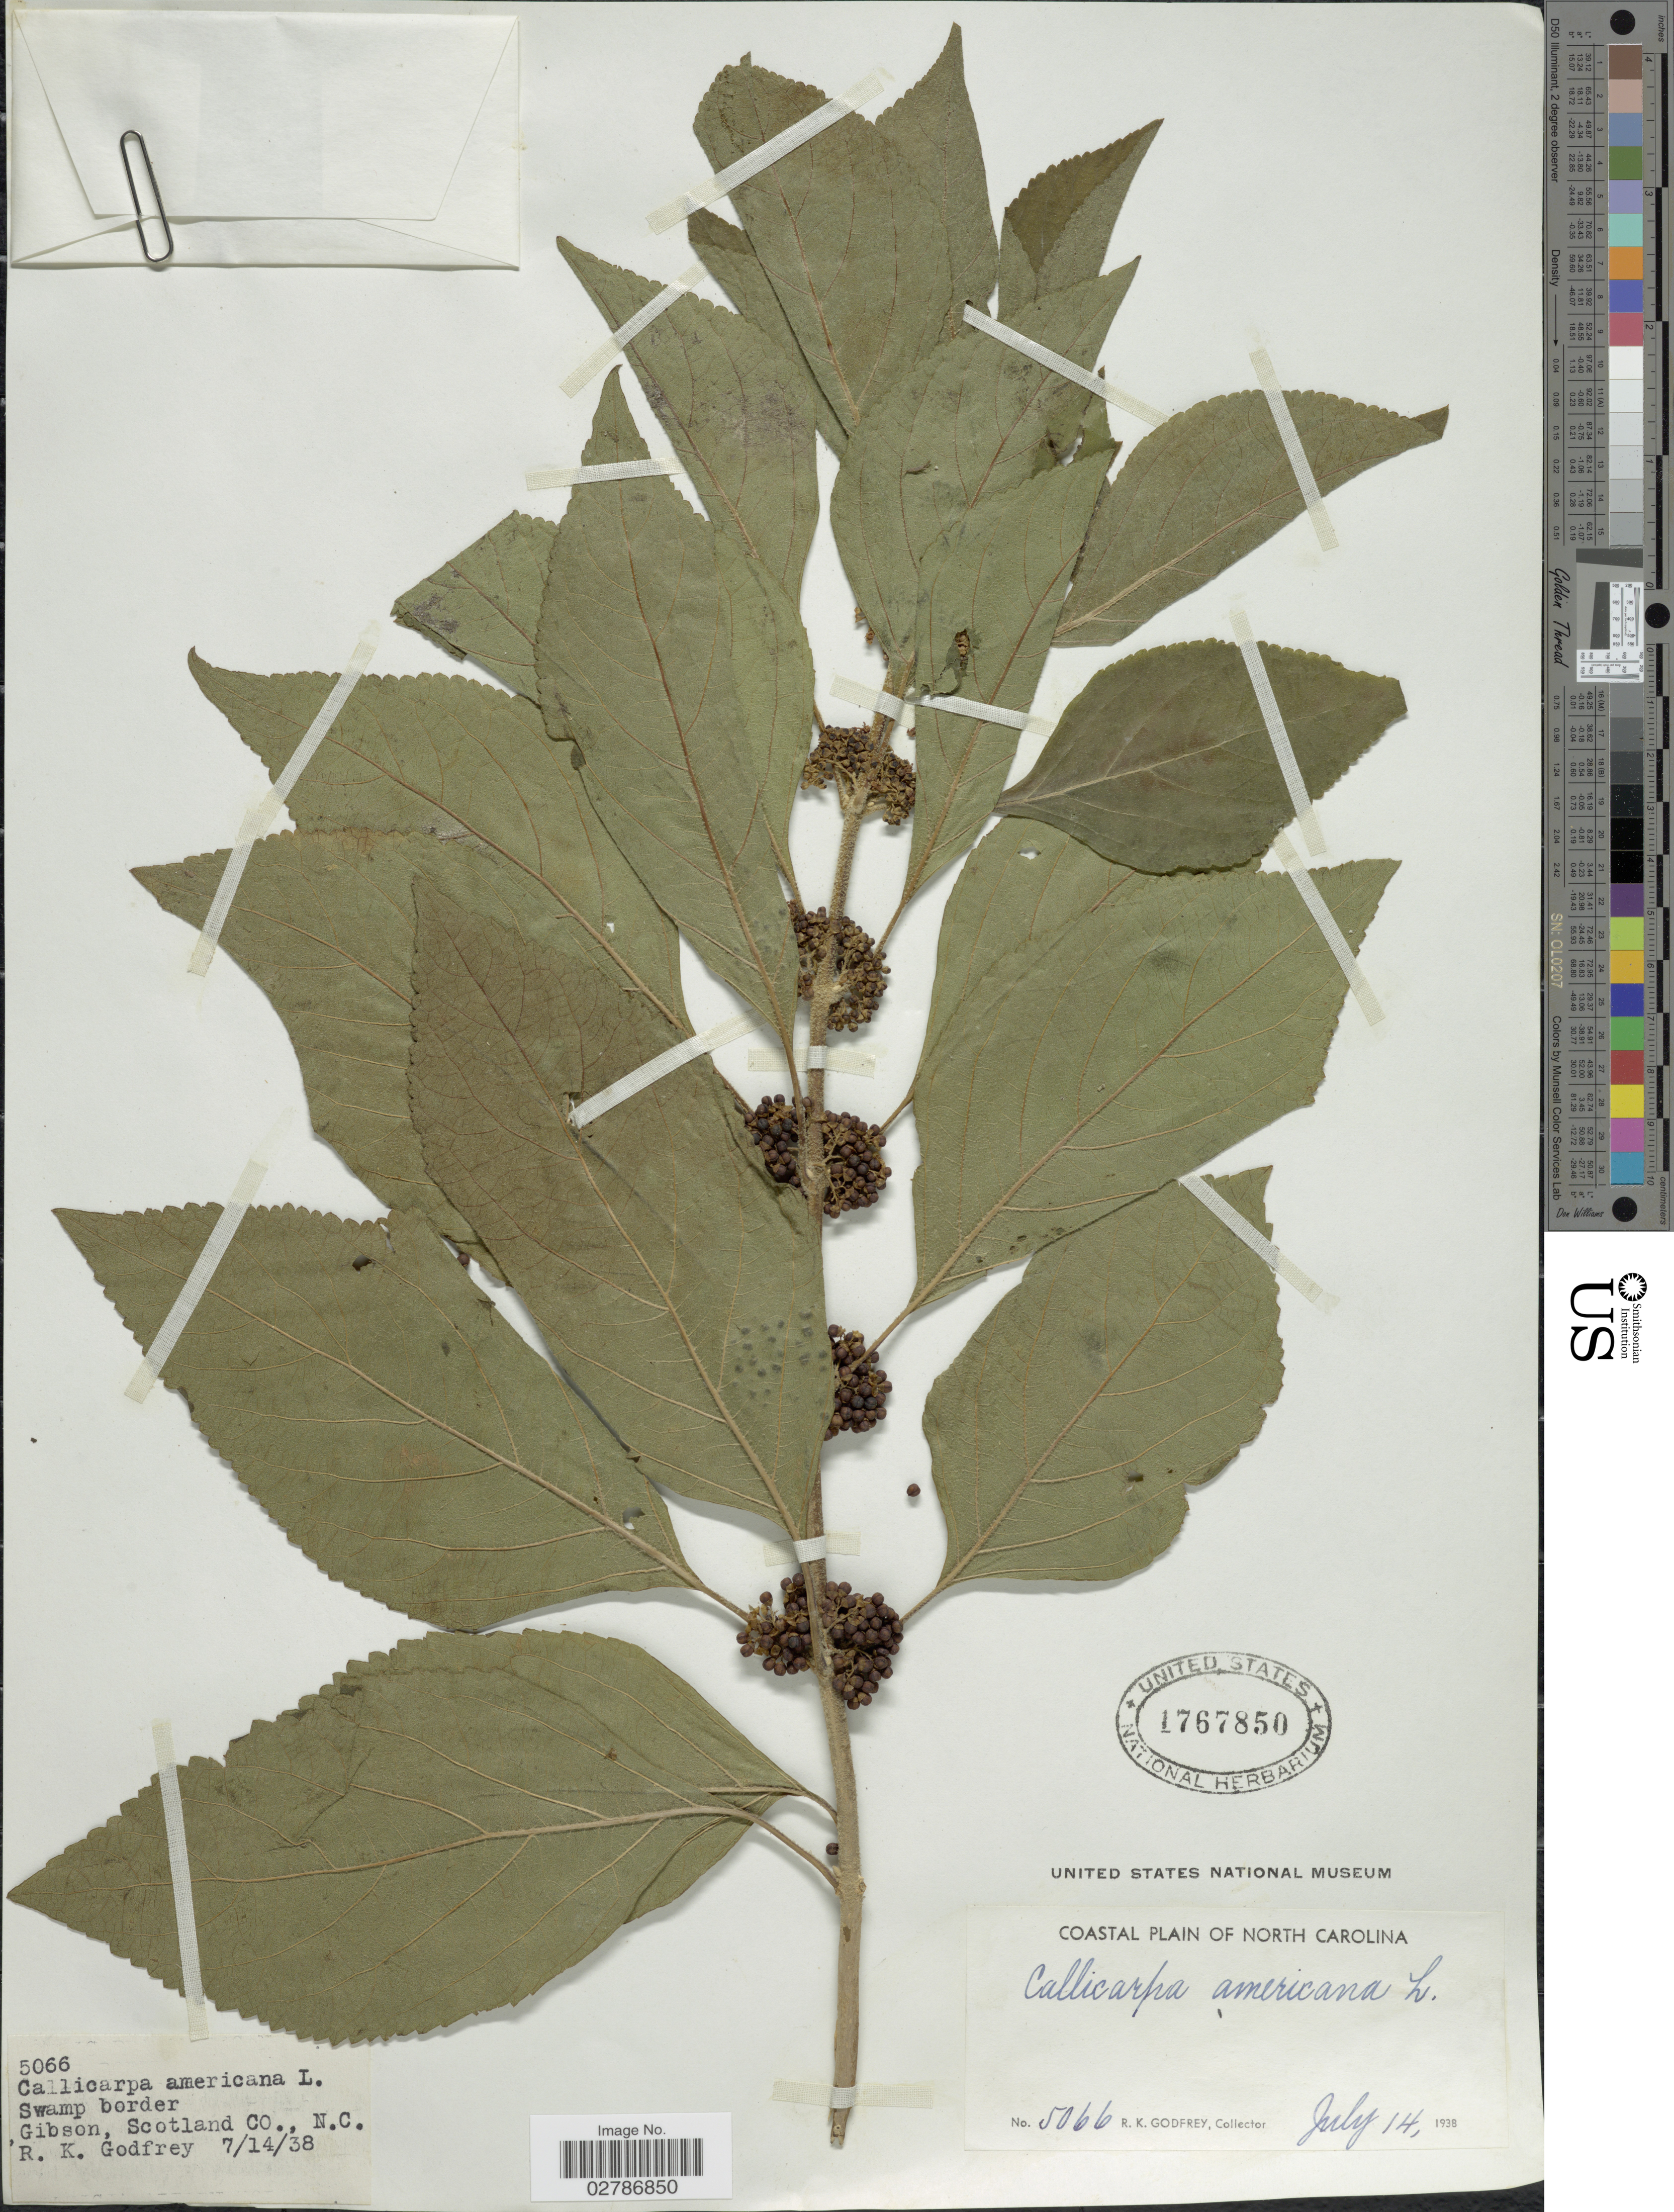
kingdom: Plantae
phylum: Tracheophyta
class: Magnoliopsida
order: Lamiales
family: Lamiaceae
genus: Callicarpa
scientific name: Callicarpa americana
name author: L.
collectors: R. K. Godfrey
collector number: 5066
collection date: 1938-07-14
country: United States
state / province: North Carolina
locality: Gibson, Scotland Co., N.C. Coastal Plain of North Carolina.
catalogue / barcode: US 1767850